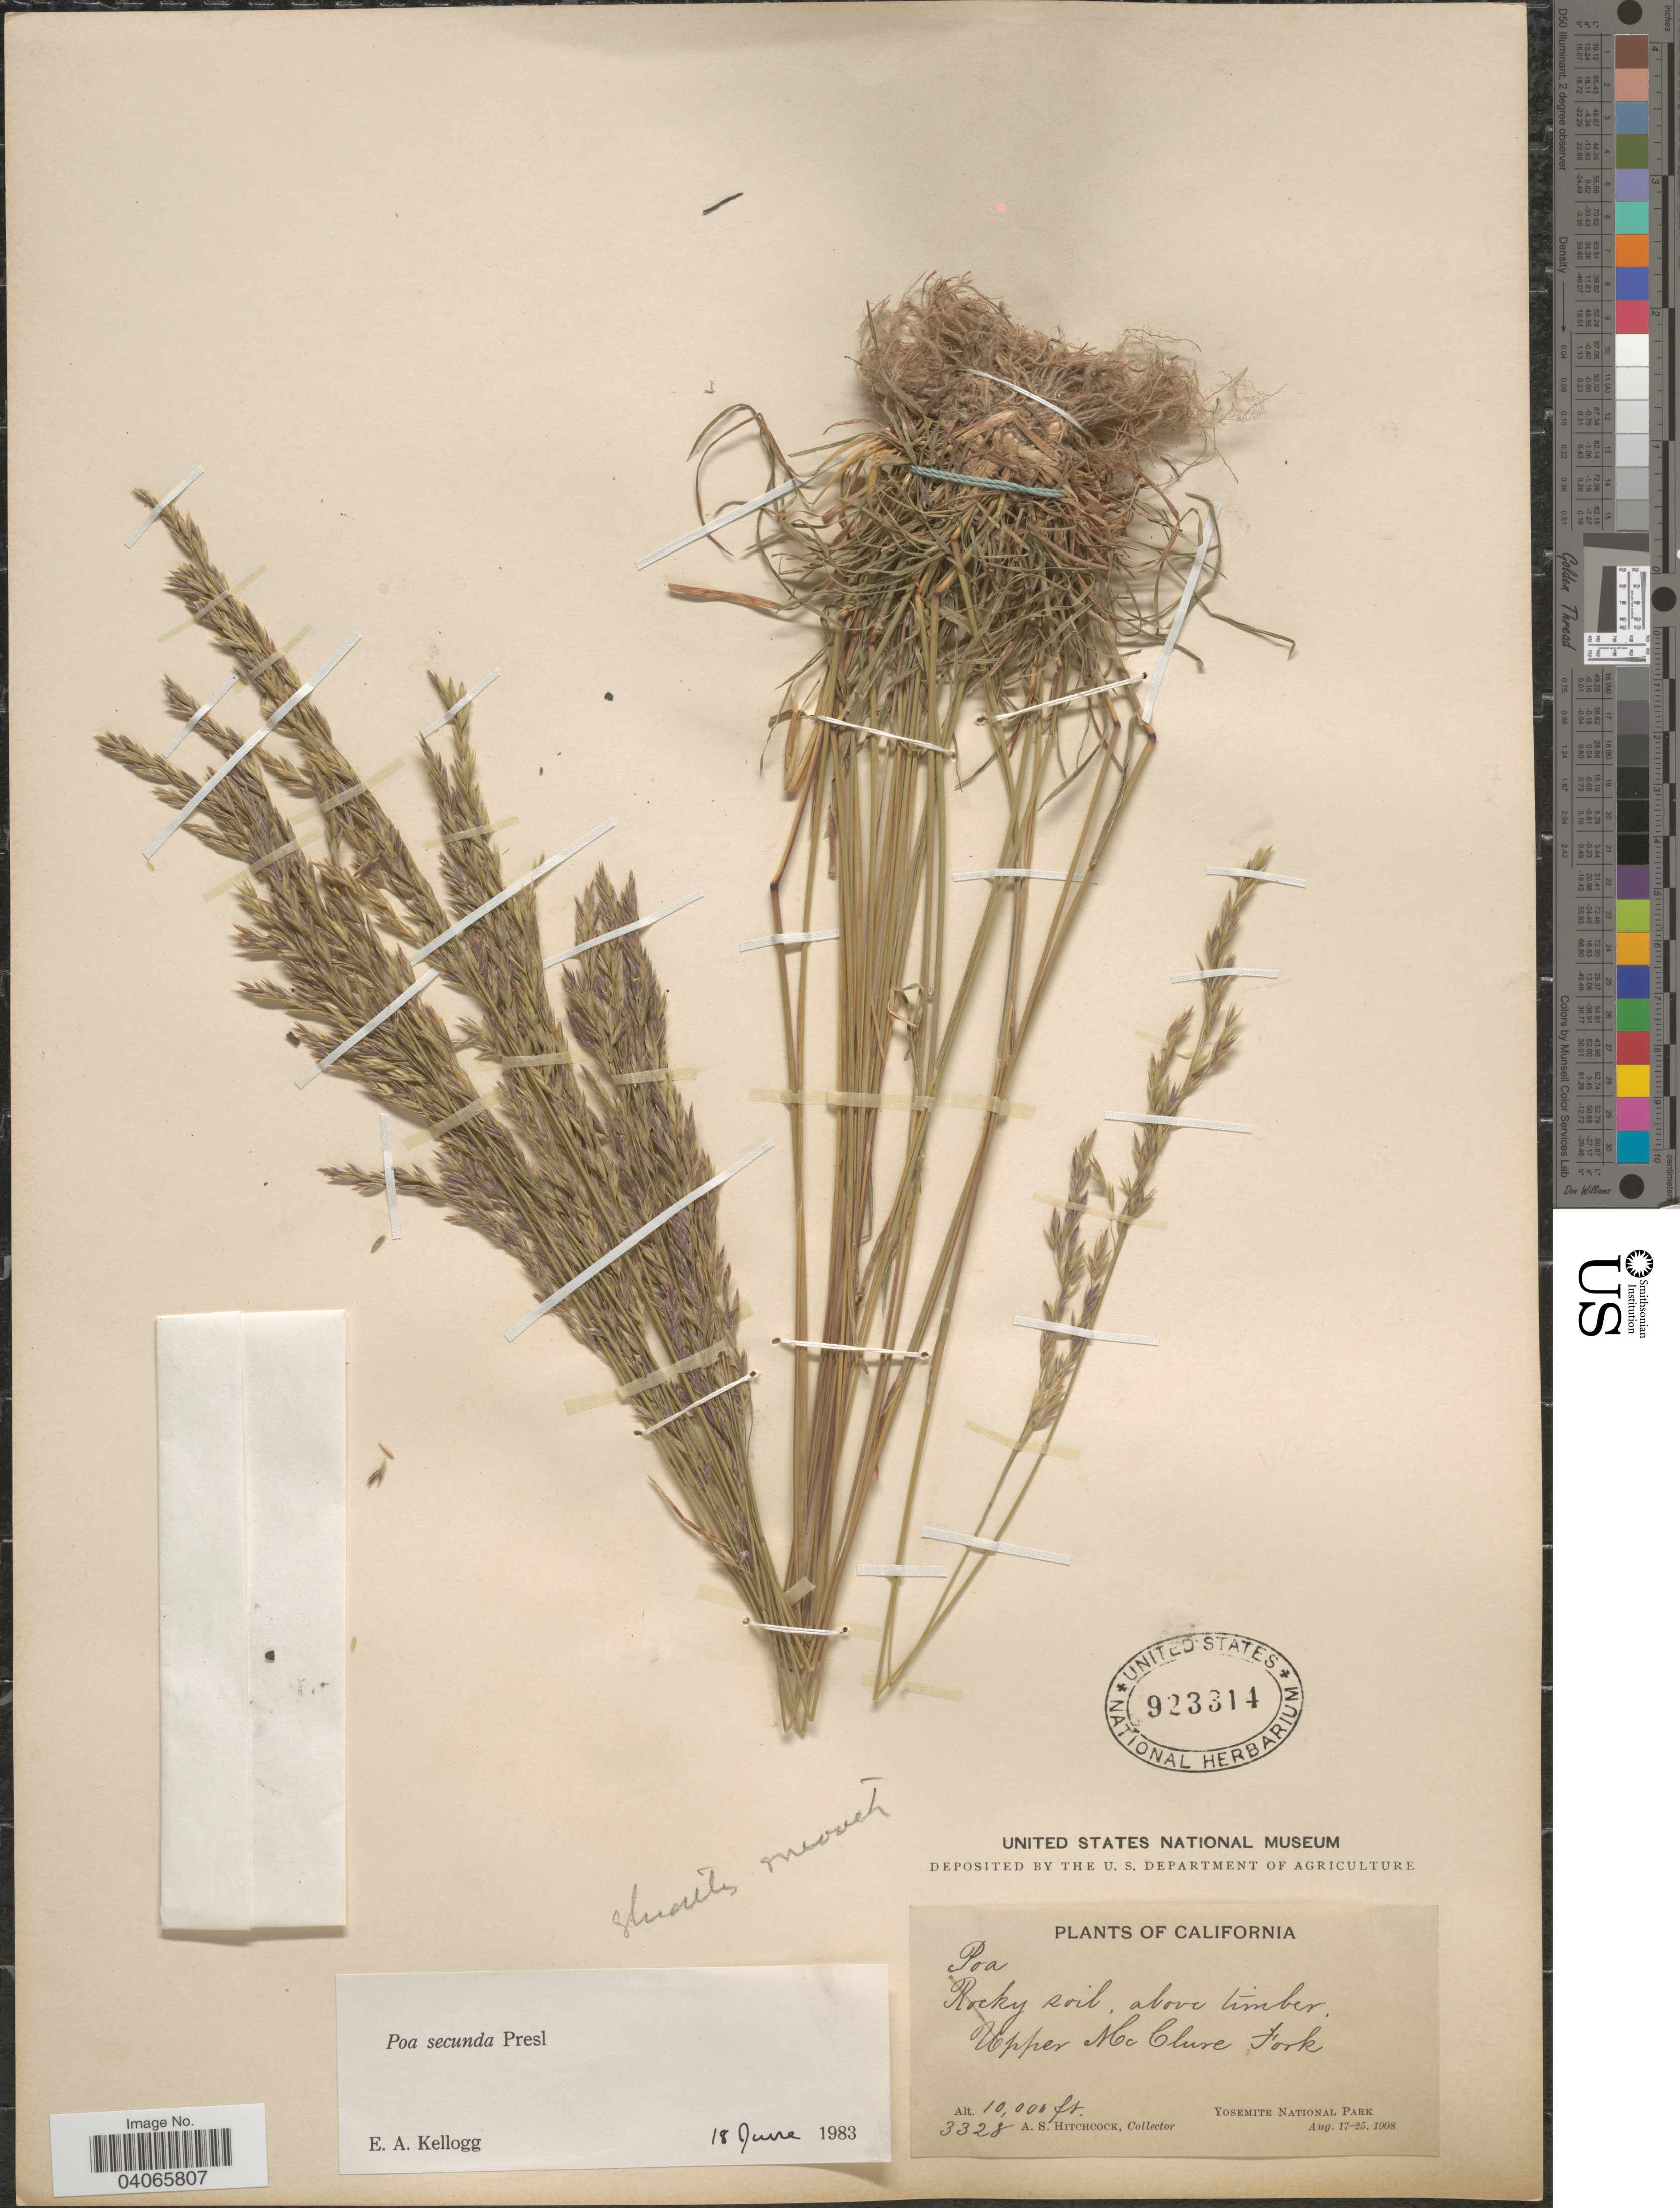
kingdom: Plantae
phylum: Tracheophyta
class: Liliopsida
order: Poales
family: Poaceae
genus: Poa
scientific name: Poa secunda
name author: J. Presl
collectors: A. S. Hitchcock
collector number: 3328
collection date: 1908-08-17/1908-08-25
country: United States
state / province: California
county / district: Mariposa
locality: Rocky soil, above timber. Upper Mc Clure Fork. Yosemite National Park.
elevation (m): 3048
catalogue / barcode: US 923314